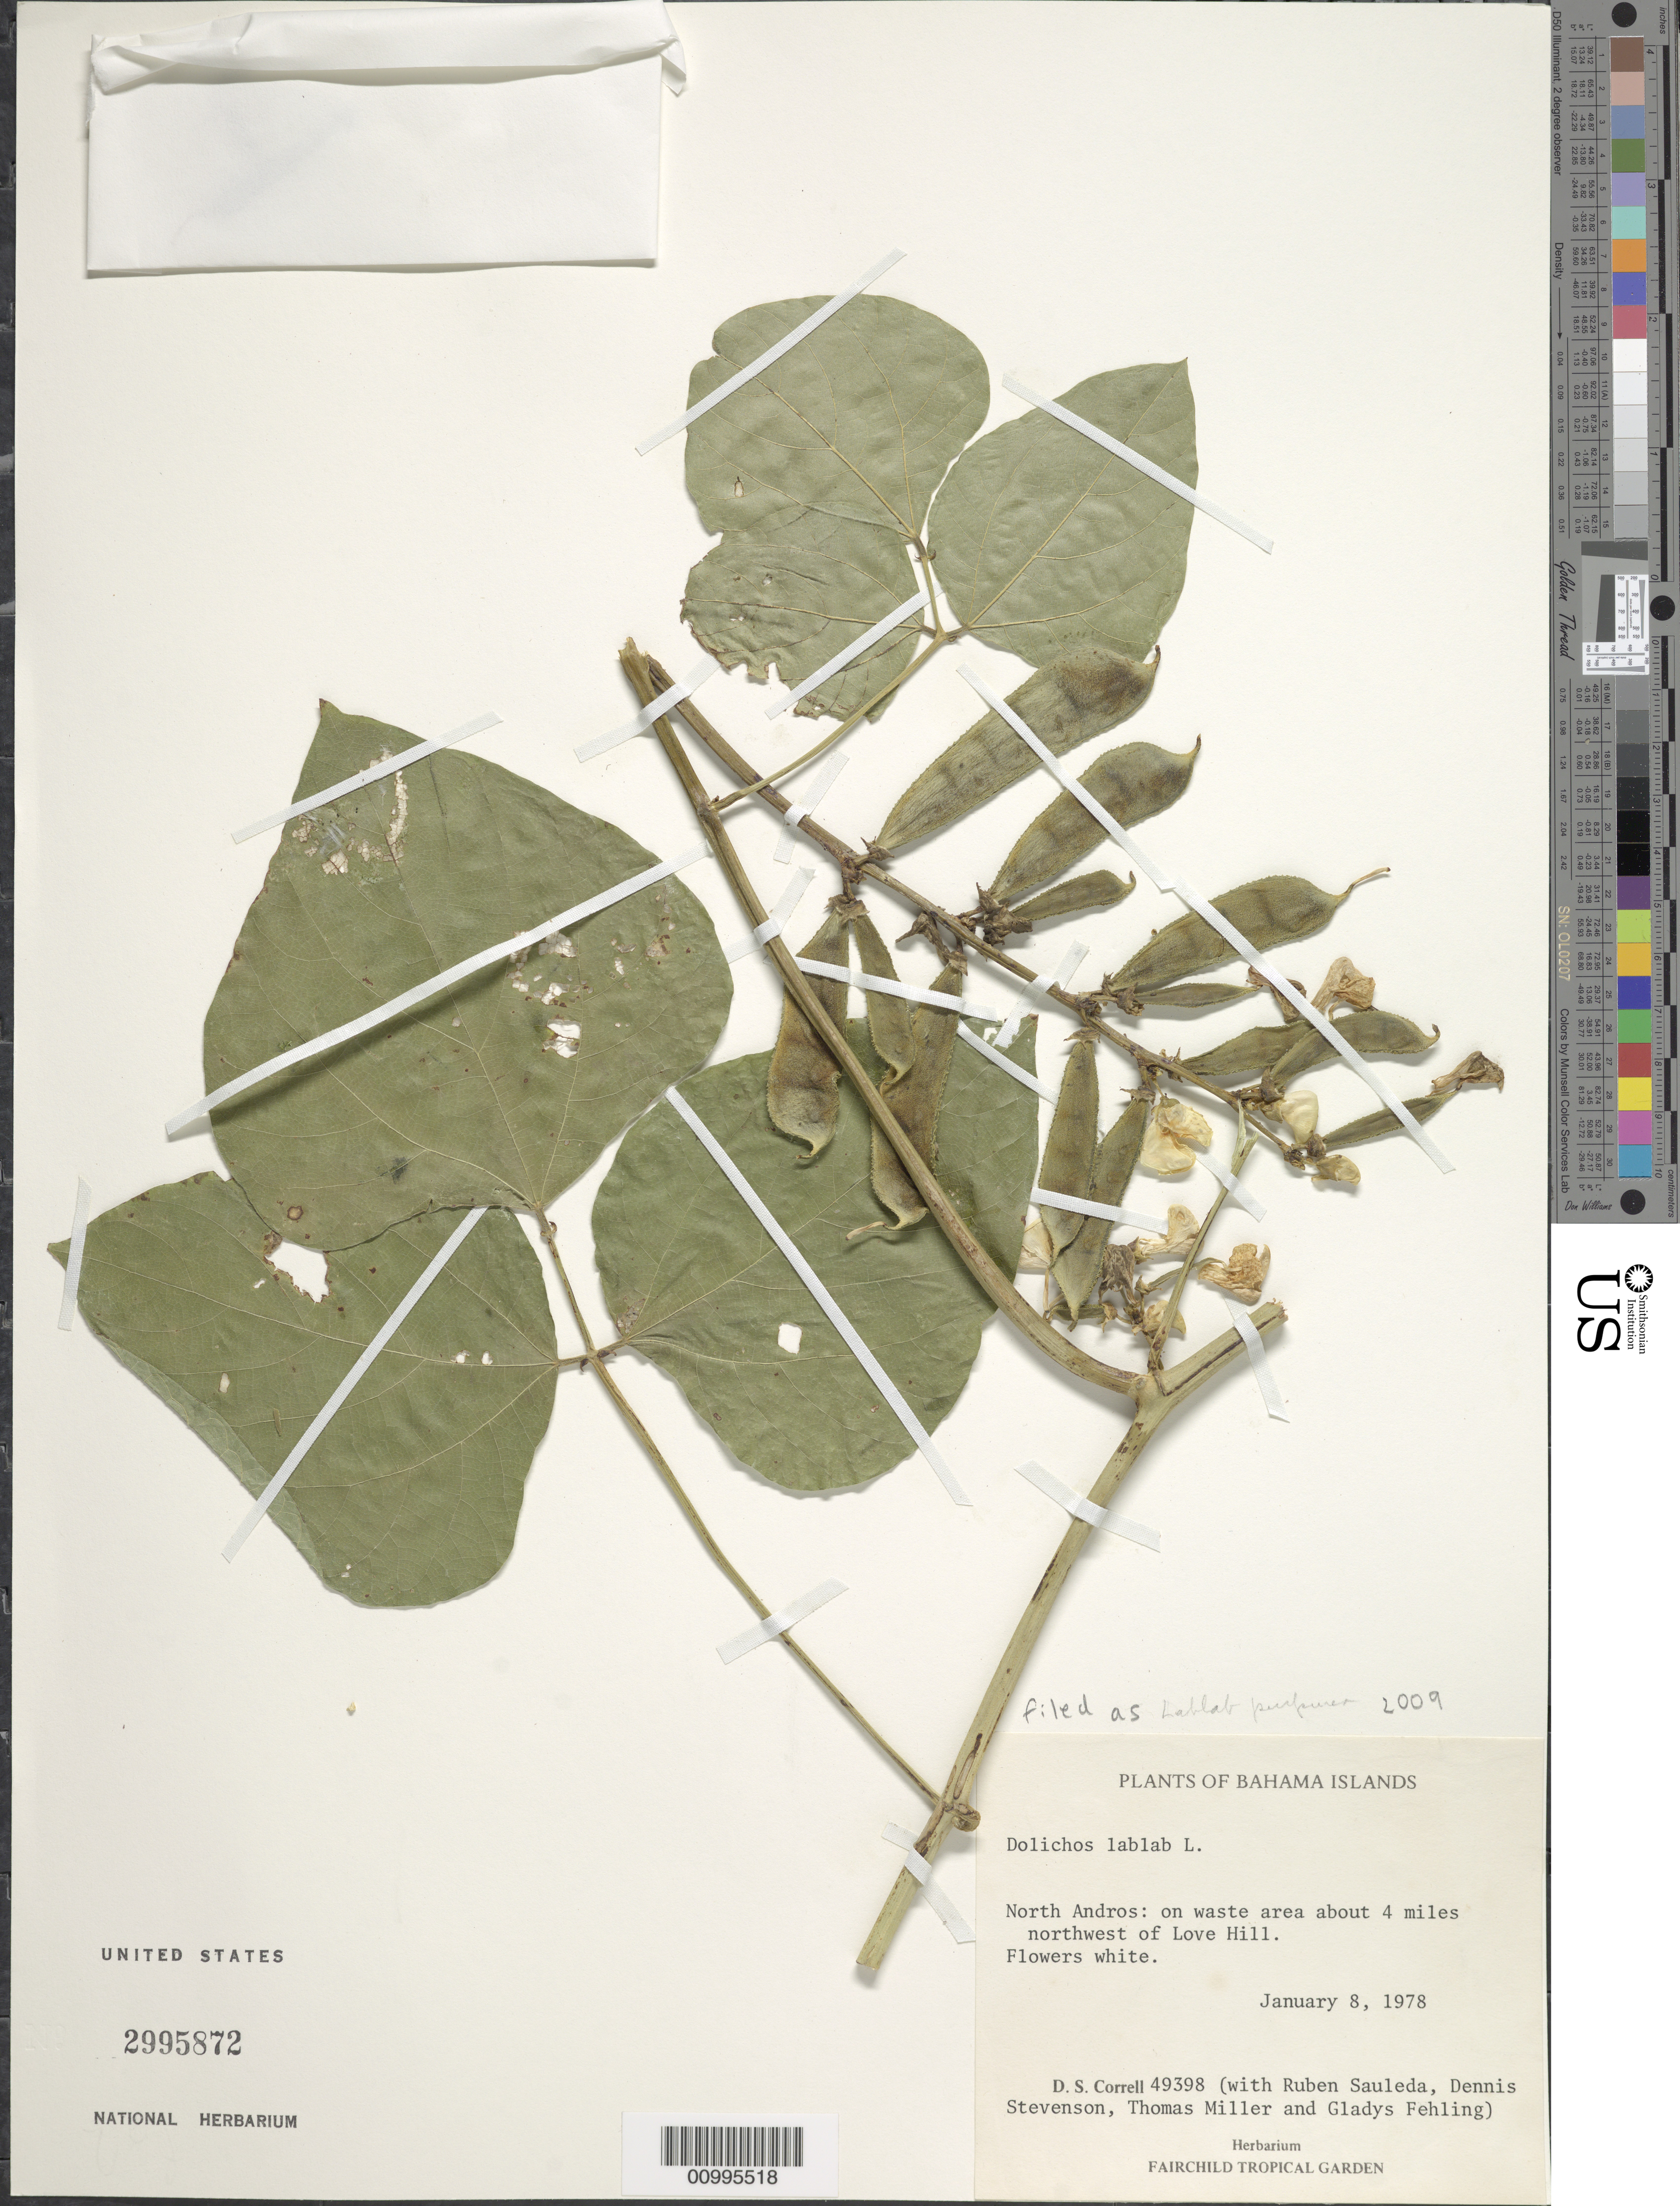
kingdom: Plantae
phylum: Tracheophyta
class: Magnoliopsida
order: Fabales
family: Fabaceae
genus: Lablab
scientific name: Lablab purpureus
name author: (L.) Sweet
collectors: D. S. Correll, R. Sauleda, D. W. Stevenson, T. Miller & G. Fehling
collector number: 49398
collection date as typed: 08 Jan 1978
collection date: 1978-01-08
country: Bahamas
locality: North Andros: on waste area about 4 miles northwest of Love Hill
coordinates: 0 N, 0 E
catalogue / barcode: US 2995872